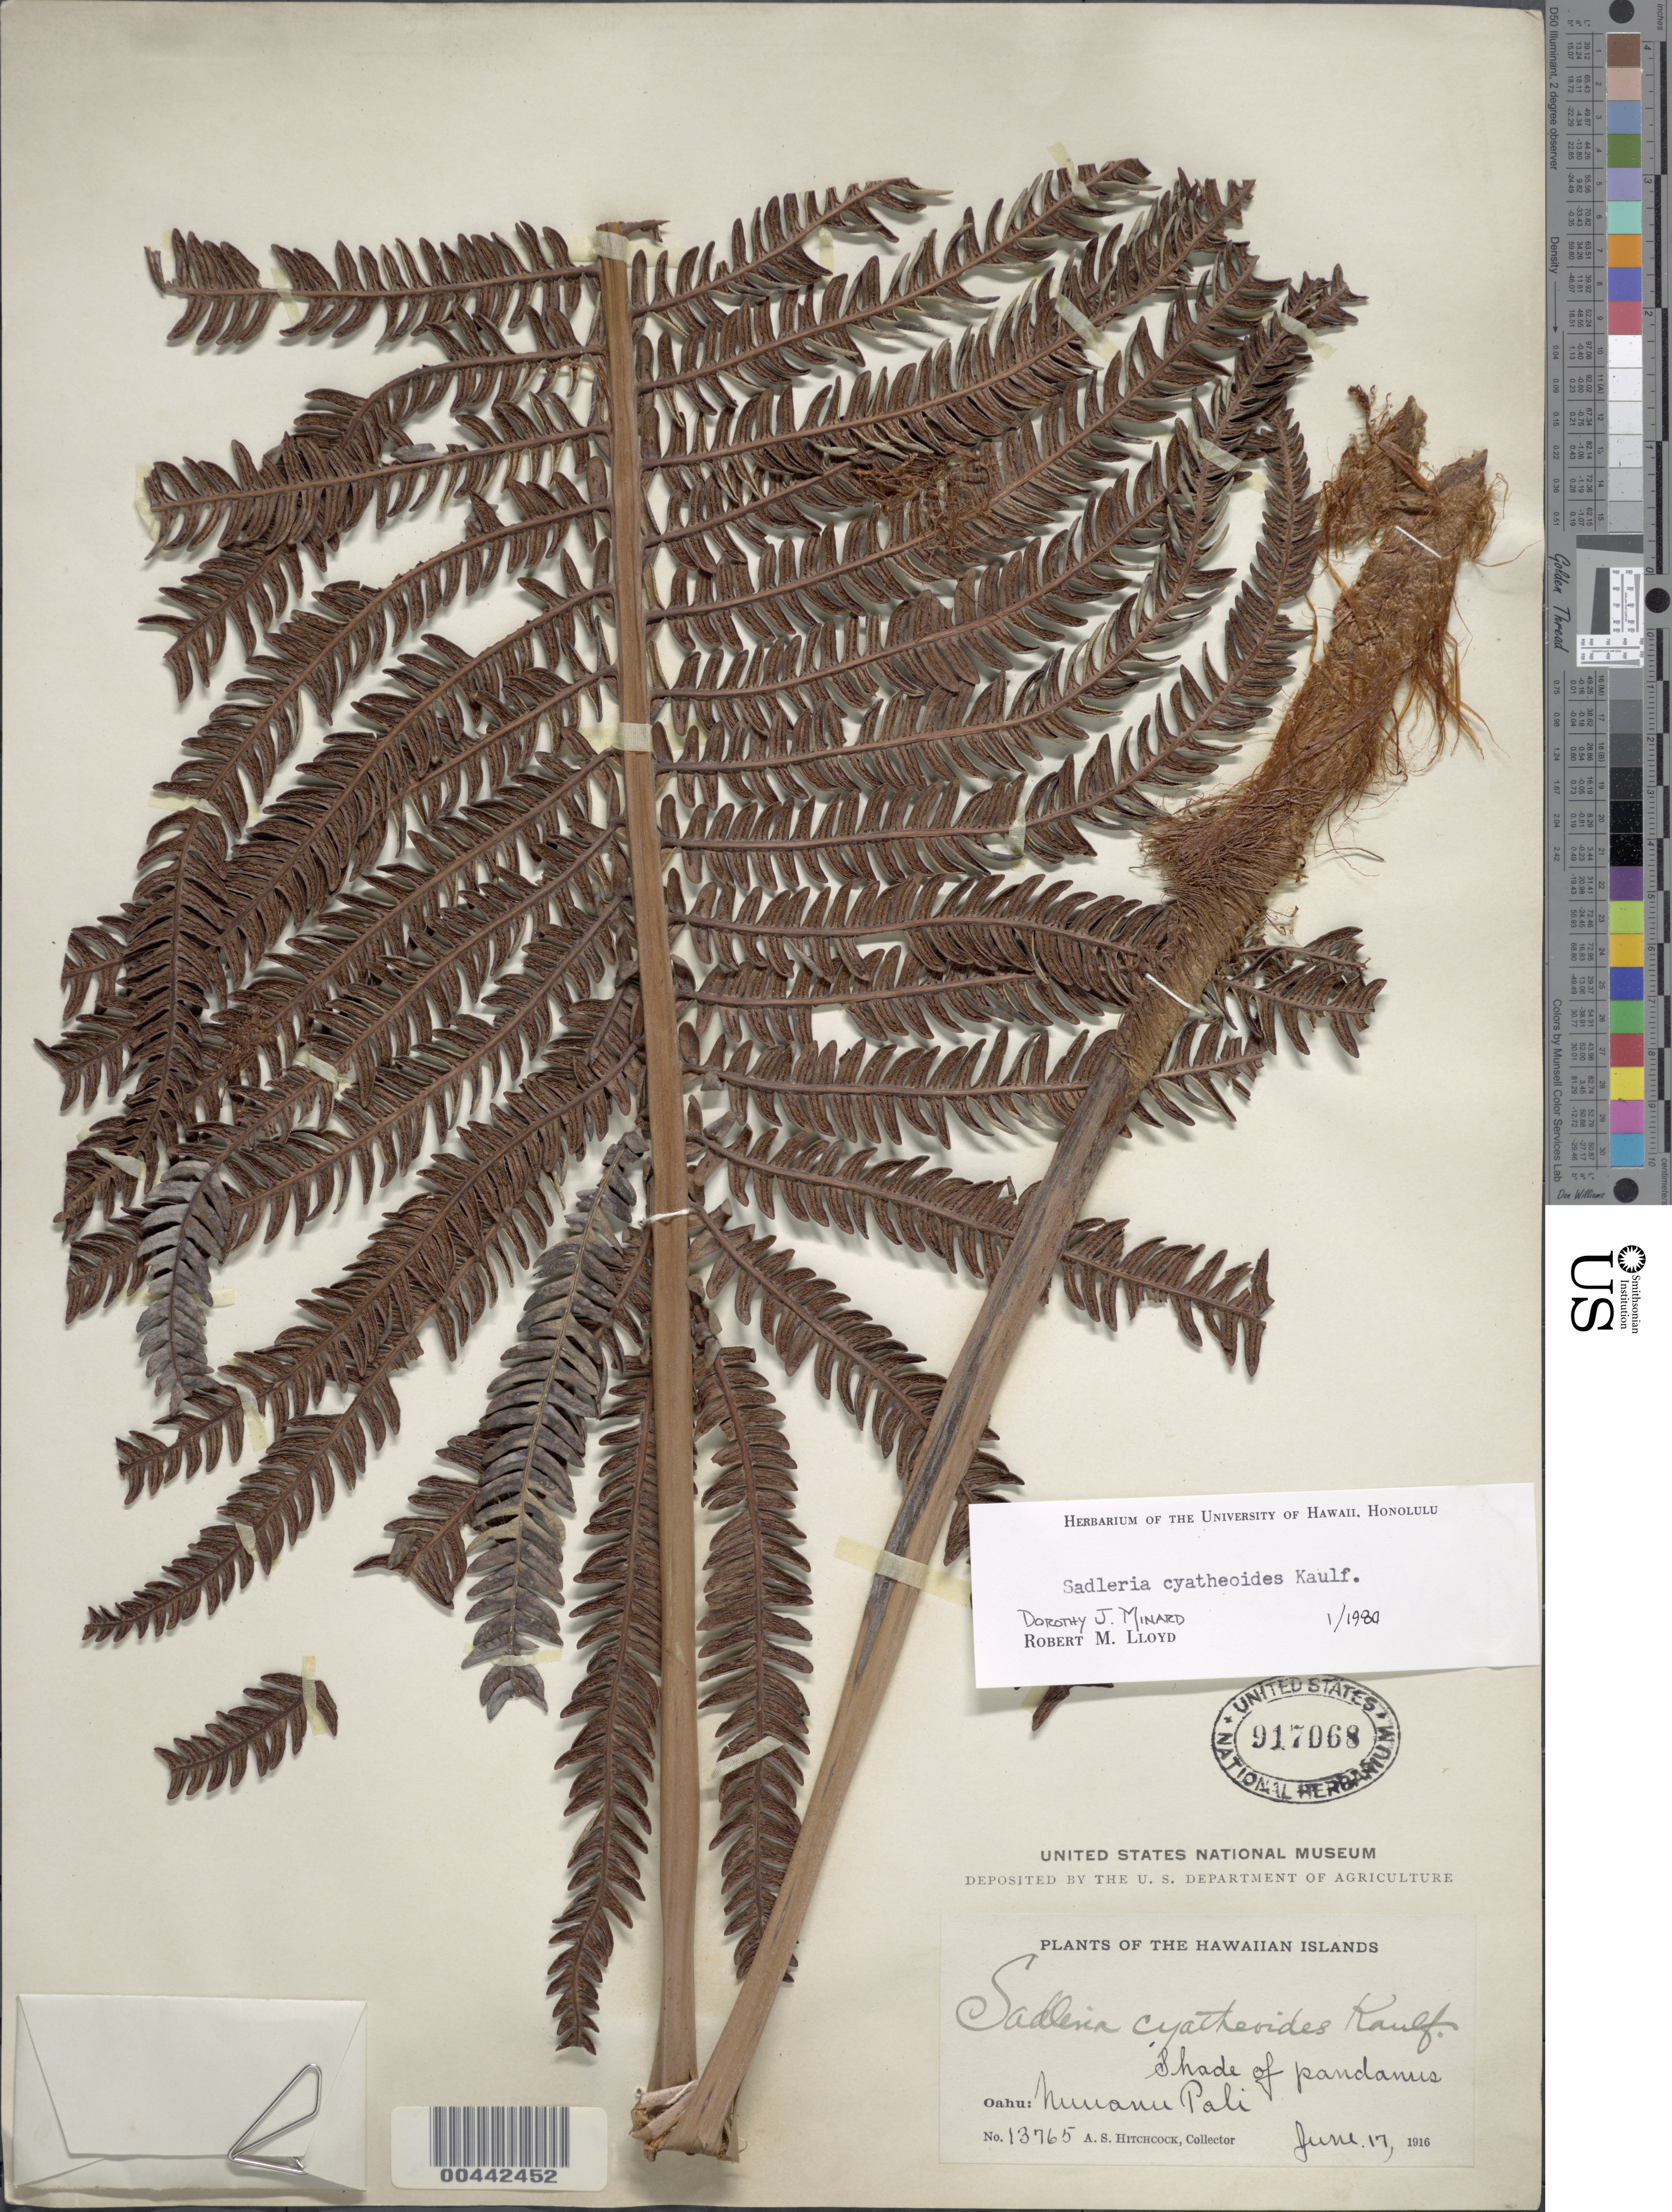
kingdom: Plantae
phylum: Tracheophyta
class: Polypodiopsida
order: Polypodiales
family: Blechnaceae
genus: Sadleria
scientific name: Sadleria cyatheoides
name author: Kaulf.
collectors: A. S. Hitchcock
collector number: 13765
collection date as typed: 17 Jun 1916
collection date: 1916-06-17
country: United States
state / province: Hawaii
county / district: Honolulu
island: Oahu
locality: Nuuanu Pali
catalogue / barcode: US 917068